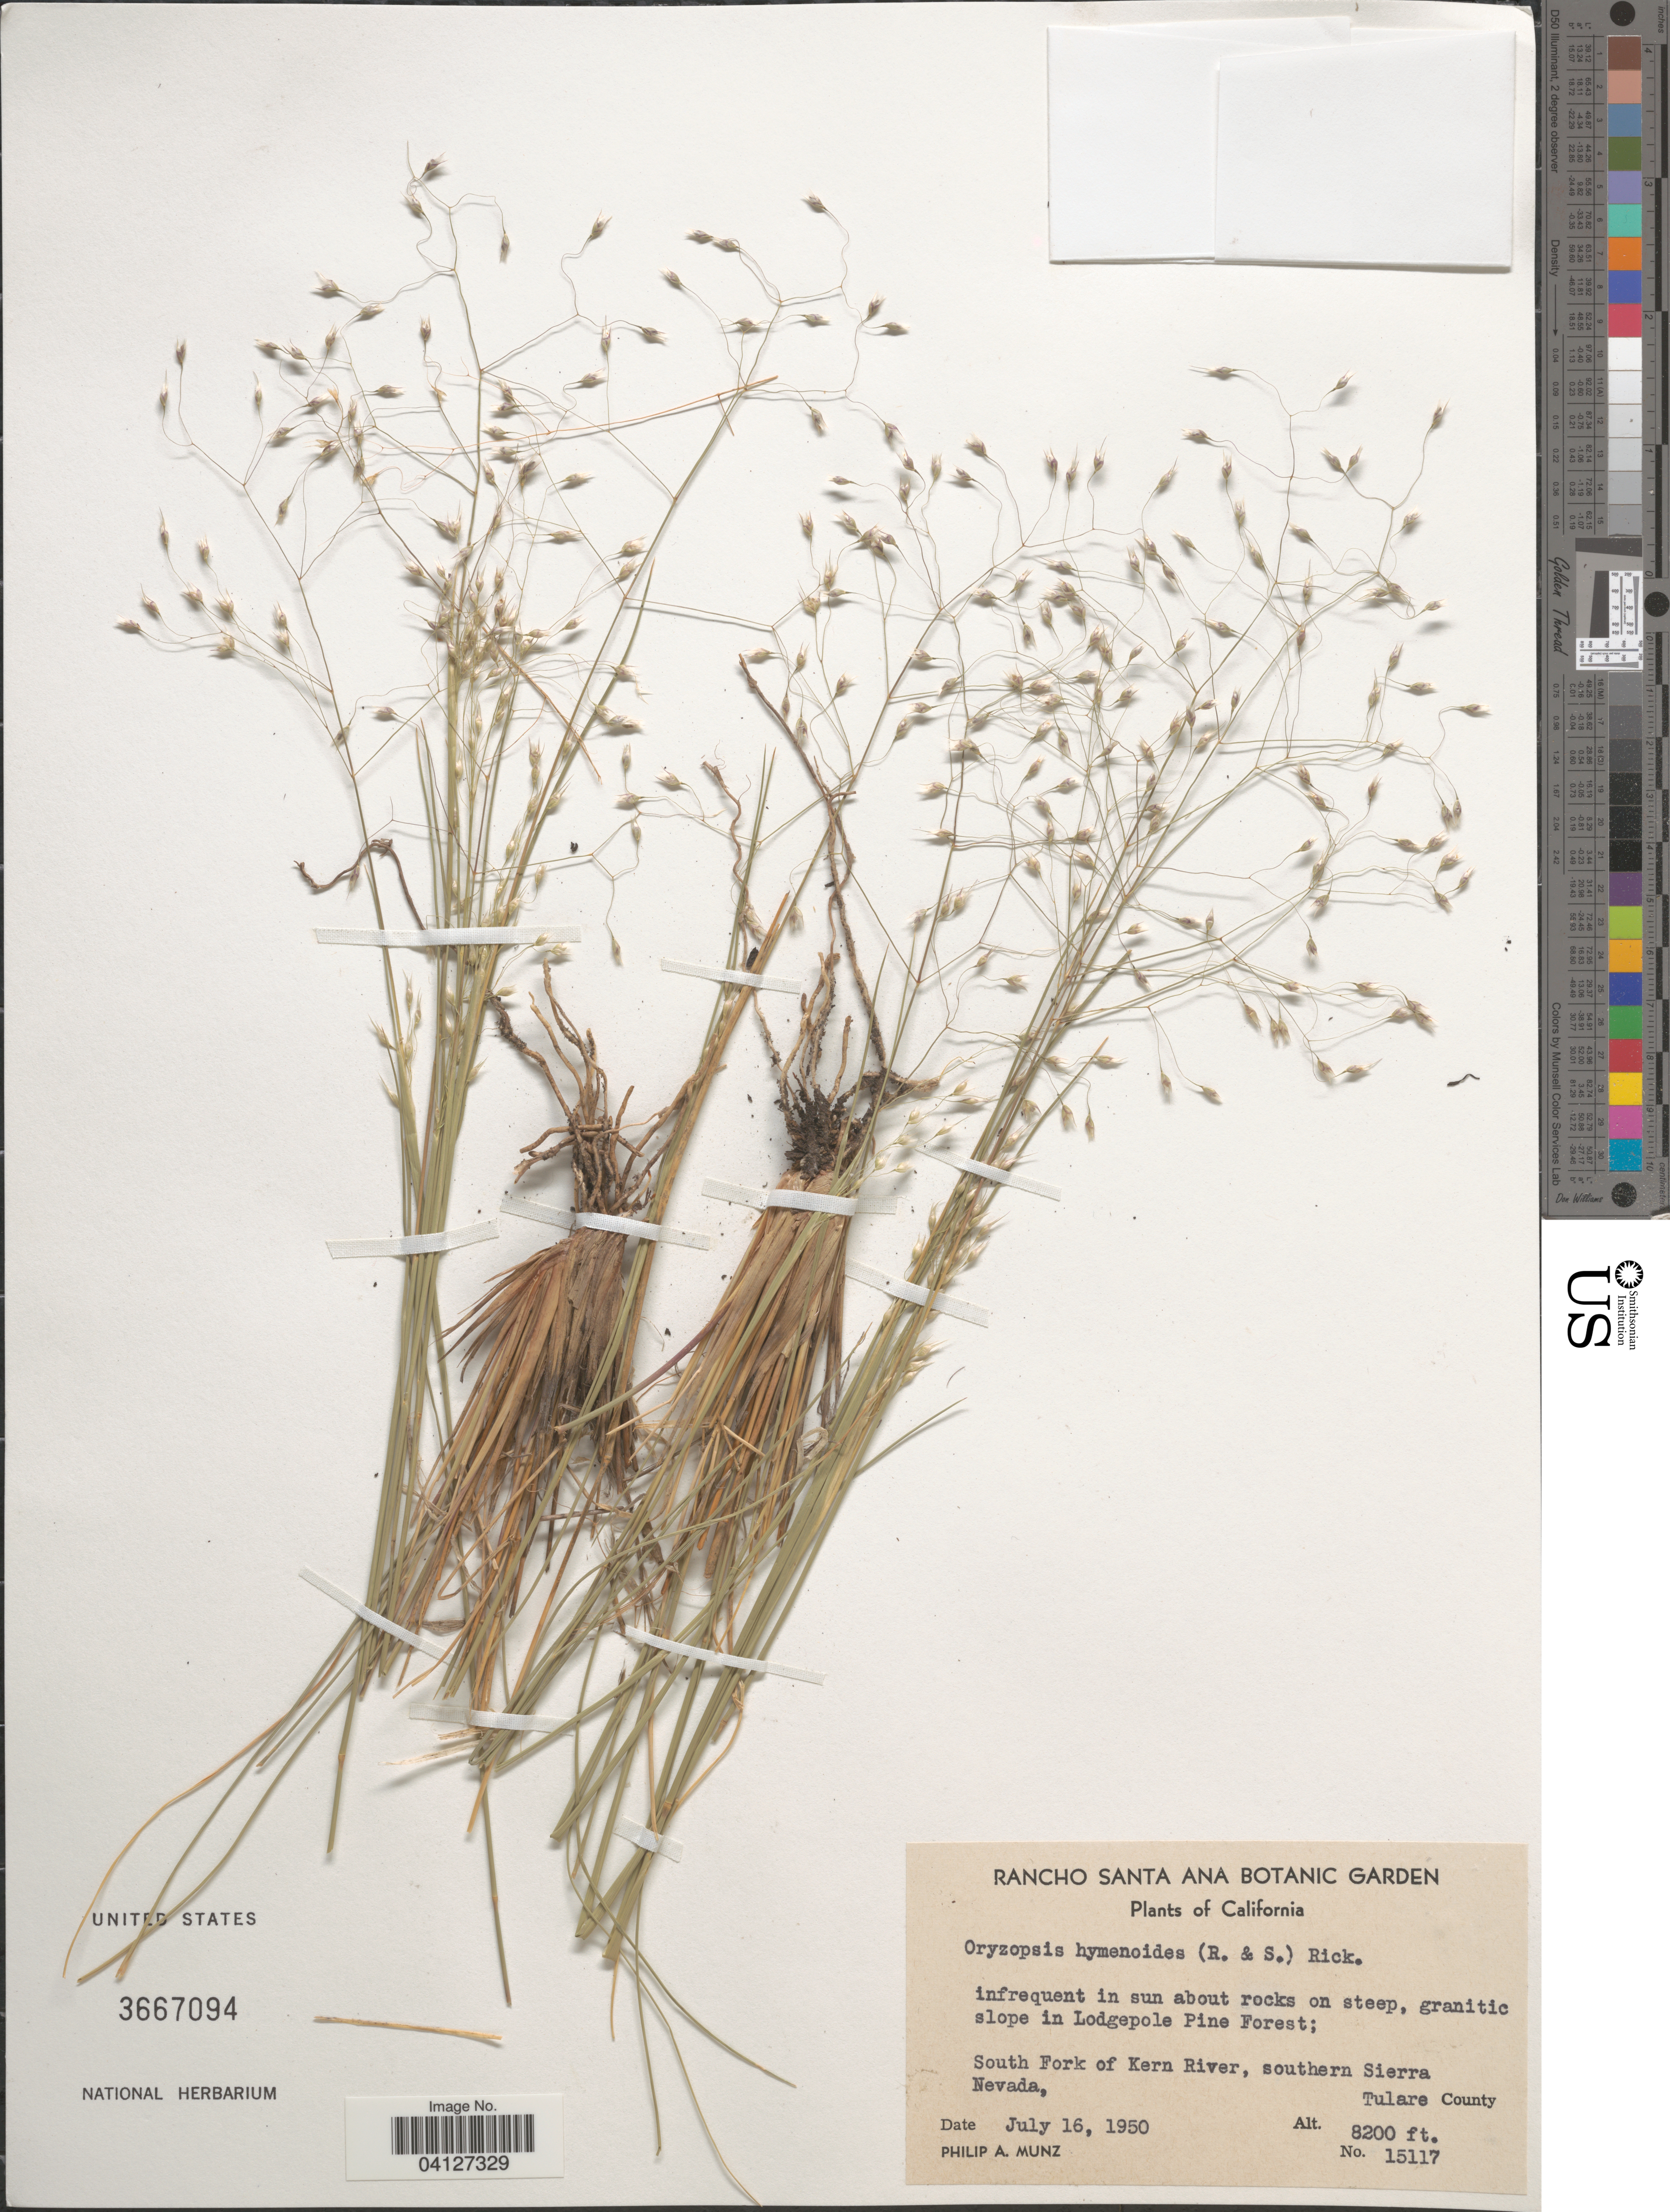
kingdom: Plantae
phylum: Tracheophyta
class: Liliopsida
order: Poales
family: Poaceae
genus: Oryzopsis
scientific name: Oryzopsis hymenoides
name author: (Roem. & Schult.) Ricker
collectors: P. A. Munz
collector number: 15117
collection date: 1950-07-16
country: United States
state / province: California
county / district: Tulare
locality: South Fork of Kern River, southern Sierra Nevada, Tulare County.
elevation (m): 2499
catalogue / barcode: US 3667094